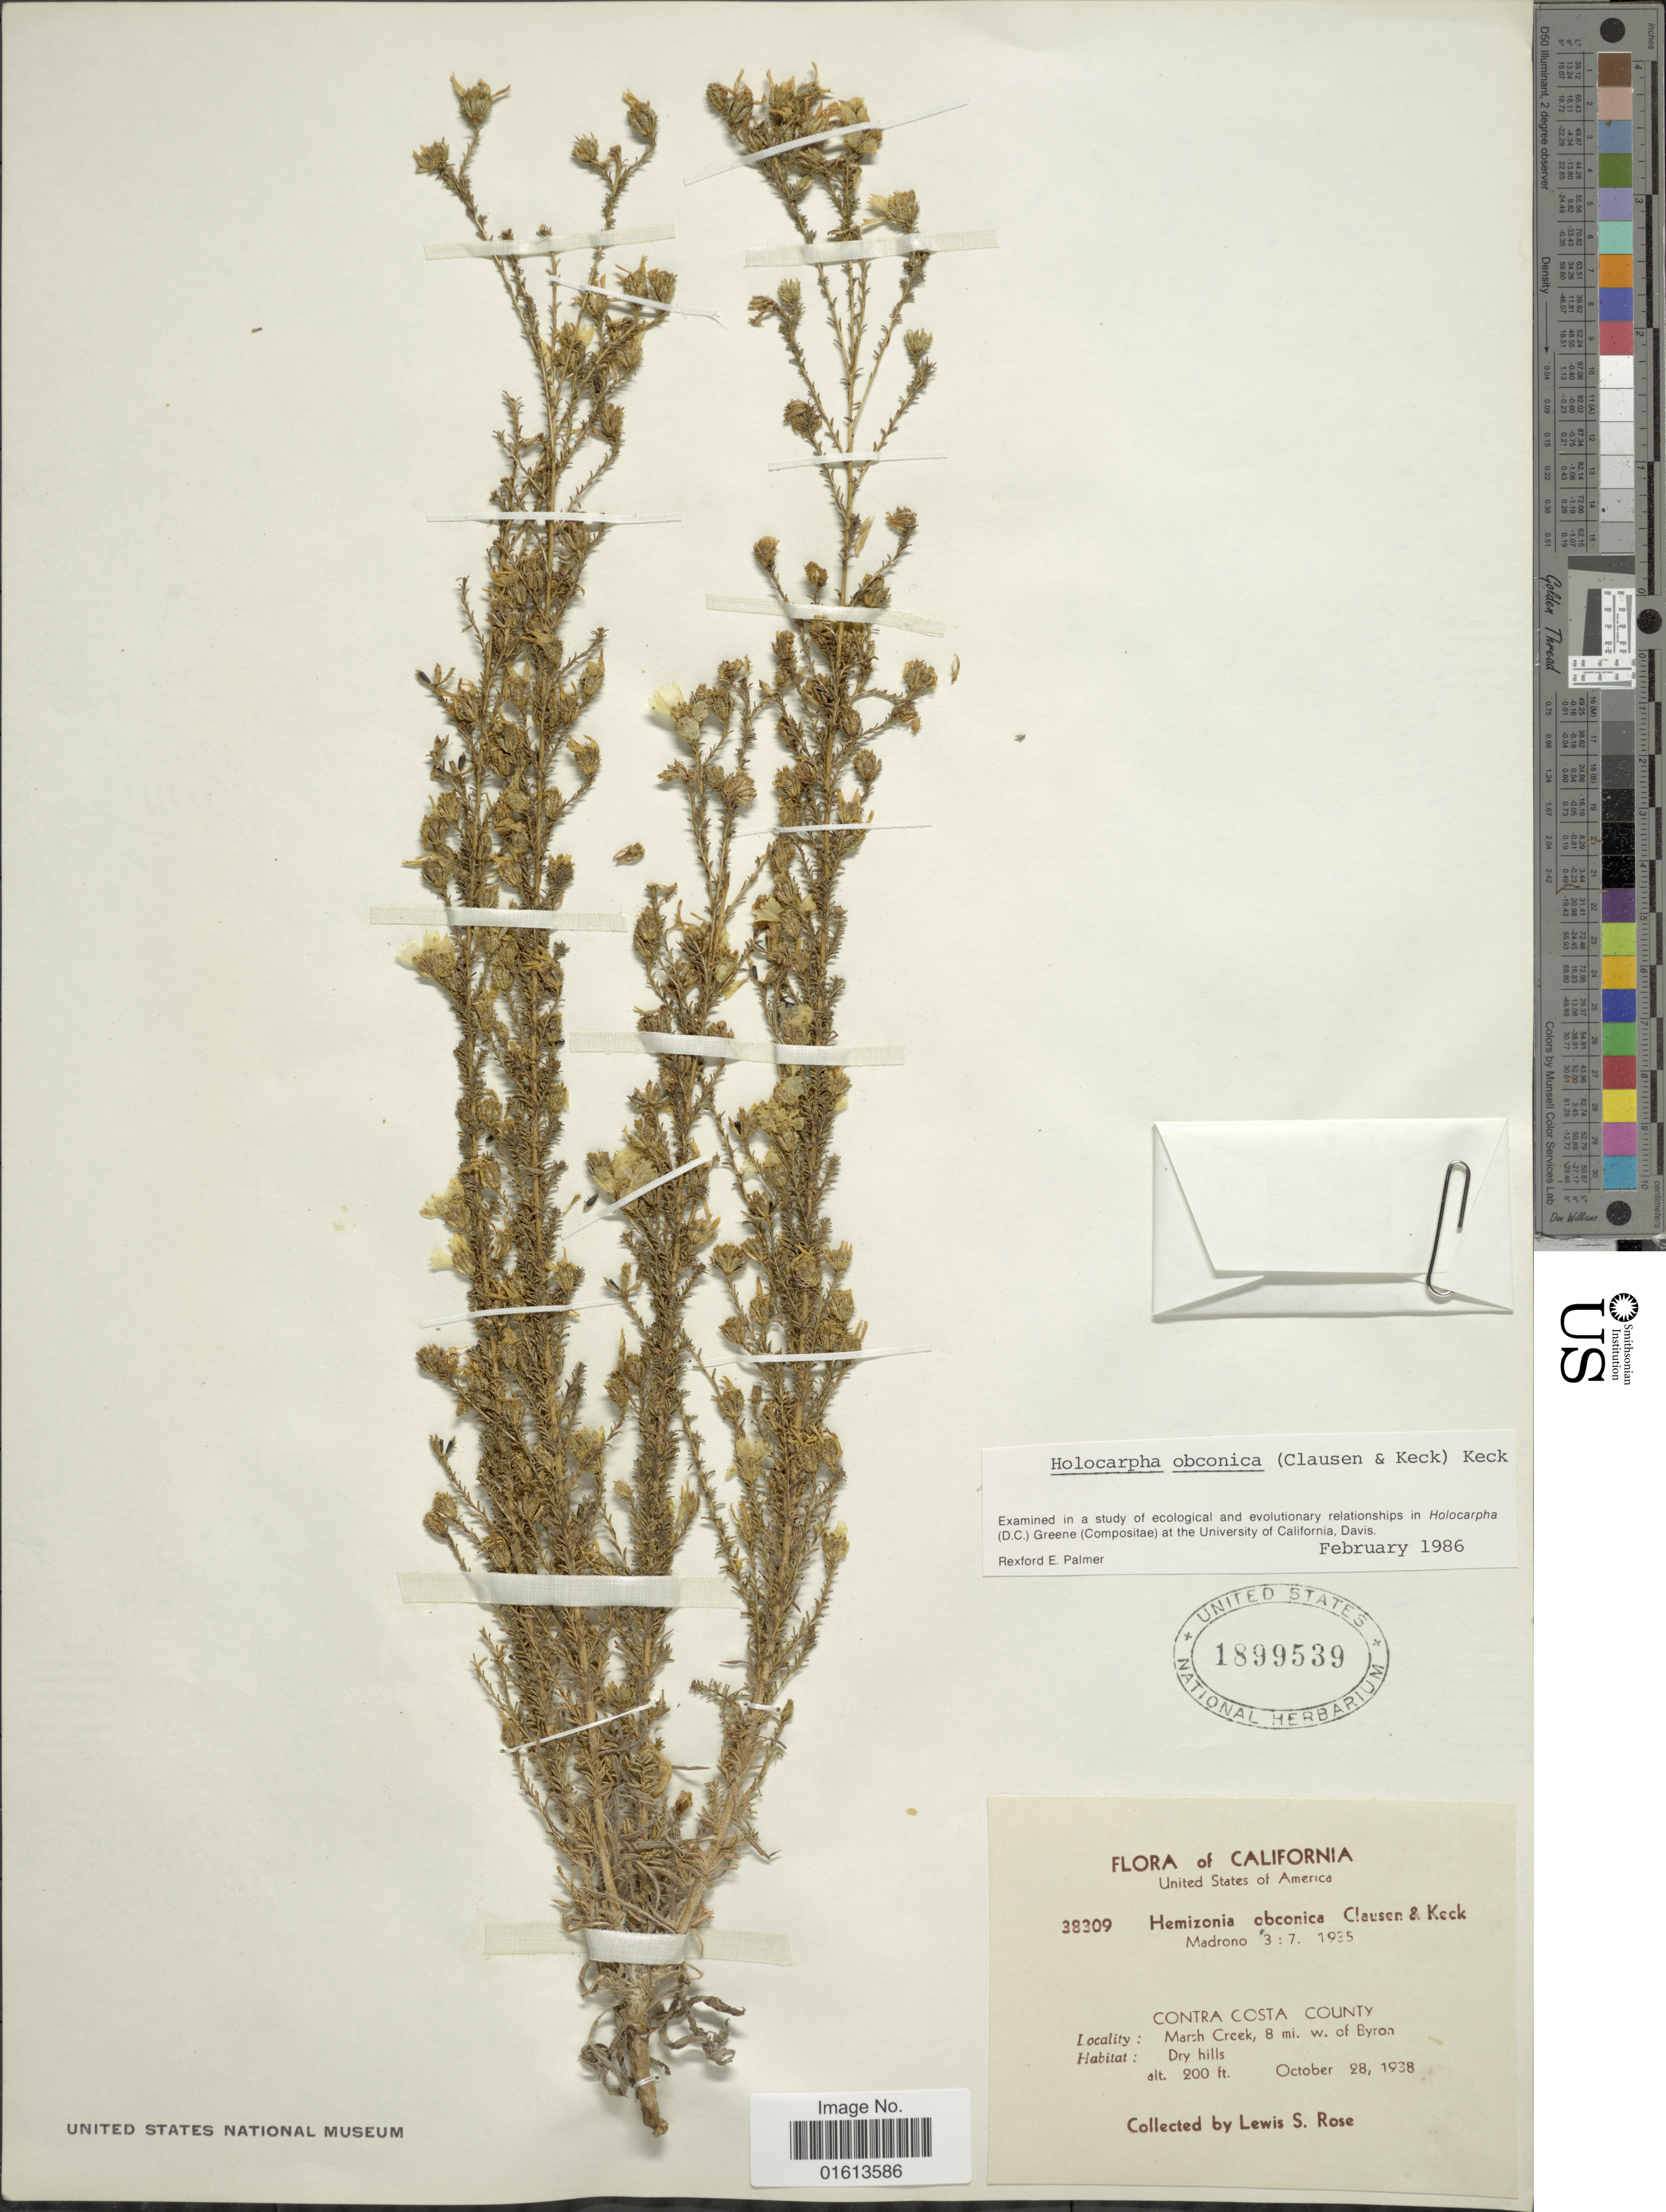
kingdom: Plantae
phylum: Tracheophyta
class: Magnoliopsida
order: Asterales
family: Asteraceae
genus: Holocarpha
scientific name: Holocarpha obconica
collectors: L. S. Rose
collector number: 38309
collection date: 1938-10-28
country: United States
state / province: California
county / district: Contra Costa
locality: California. United States of America. Contra Costa County. Marsh Creek, 8 mi. w. of Byron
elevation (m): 61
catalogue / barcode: US 1899539